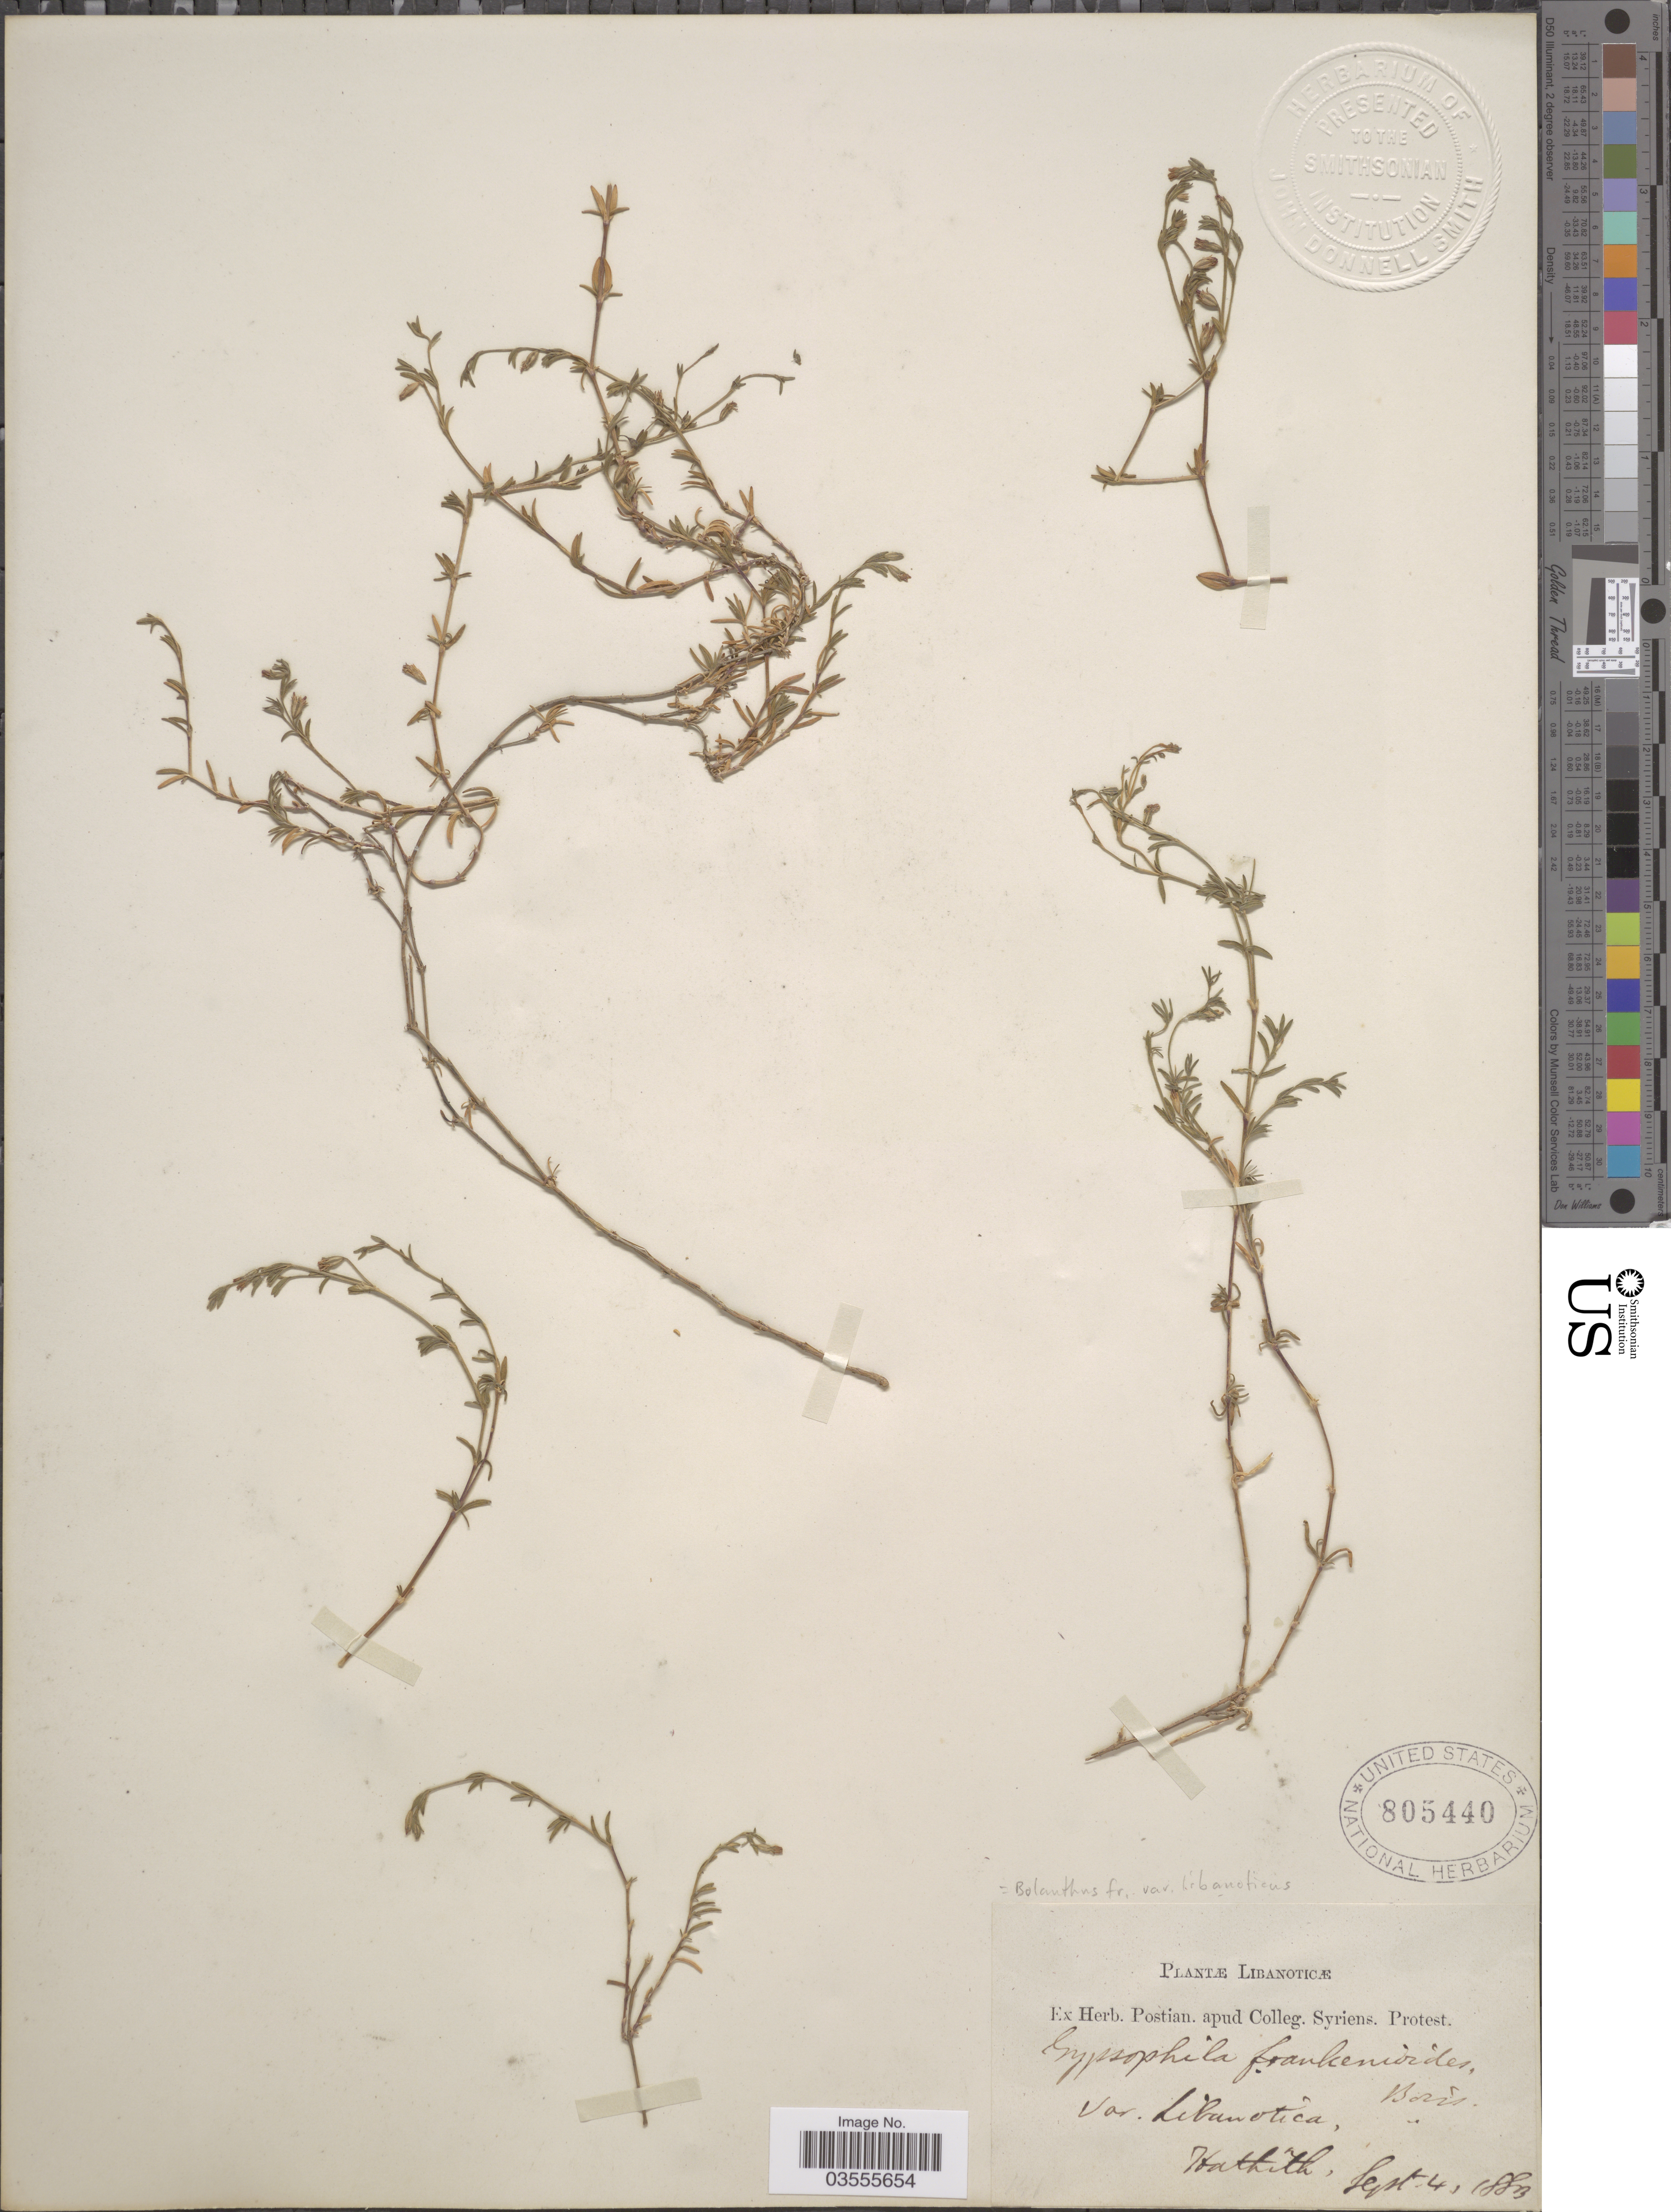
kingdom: Plantae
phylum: Tracheophyta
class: Magnoliopsida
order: Caryophyllales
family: Caryophyllaceae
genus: Bolanthus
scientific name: Bolanthus frankenioides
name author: (Boiss.) Barkoudah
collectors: ex herb. Postian. apud Colleg. Syriens. Protest. USE "Fannie P. A. Shepard" (10308853) AS PRIMARY COLLECTOR INSTEAD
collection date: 1883-09-04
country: Lebanon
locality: Libanoticæ. Hathith [interpreted].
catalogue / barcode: US 805440